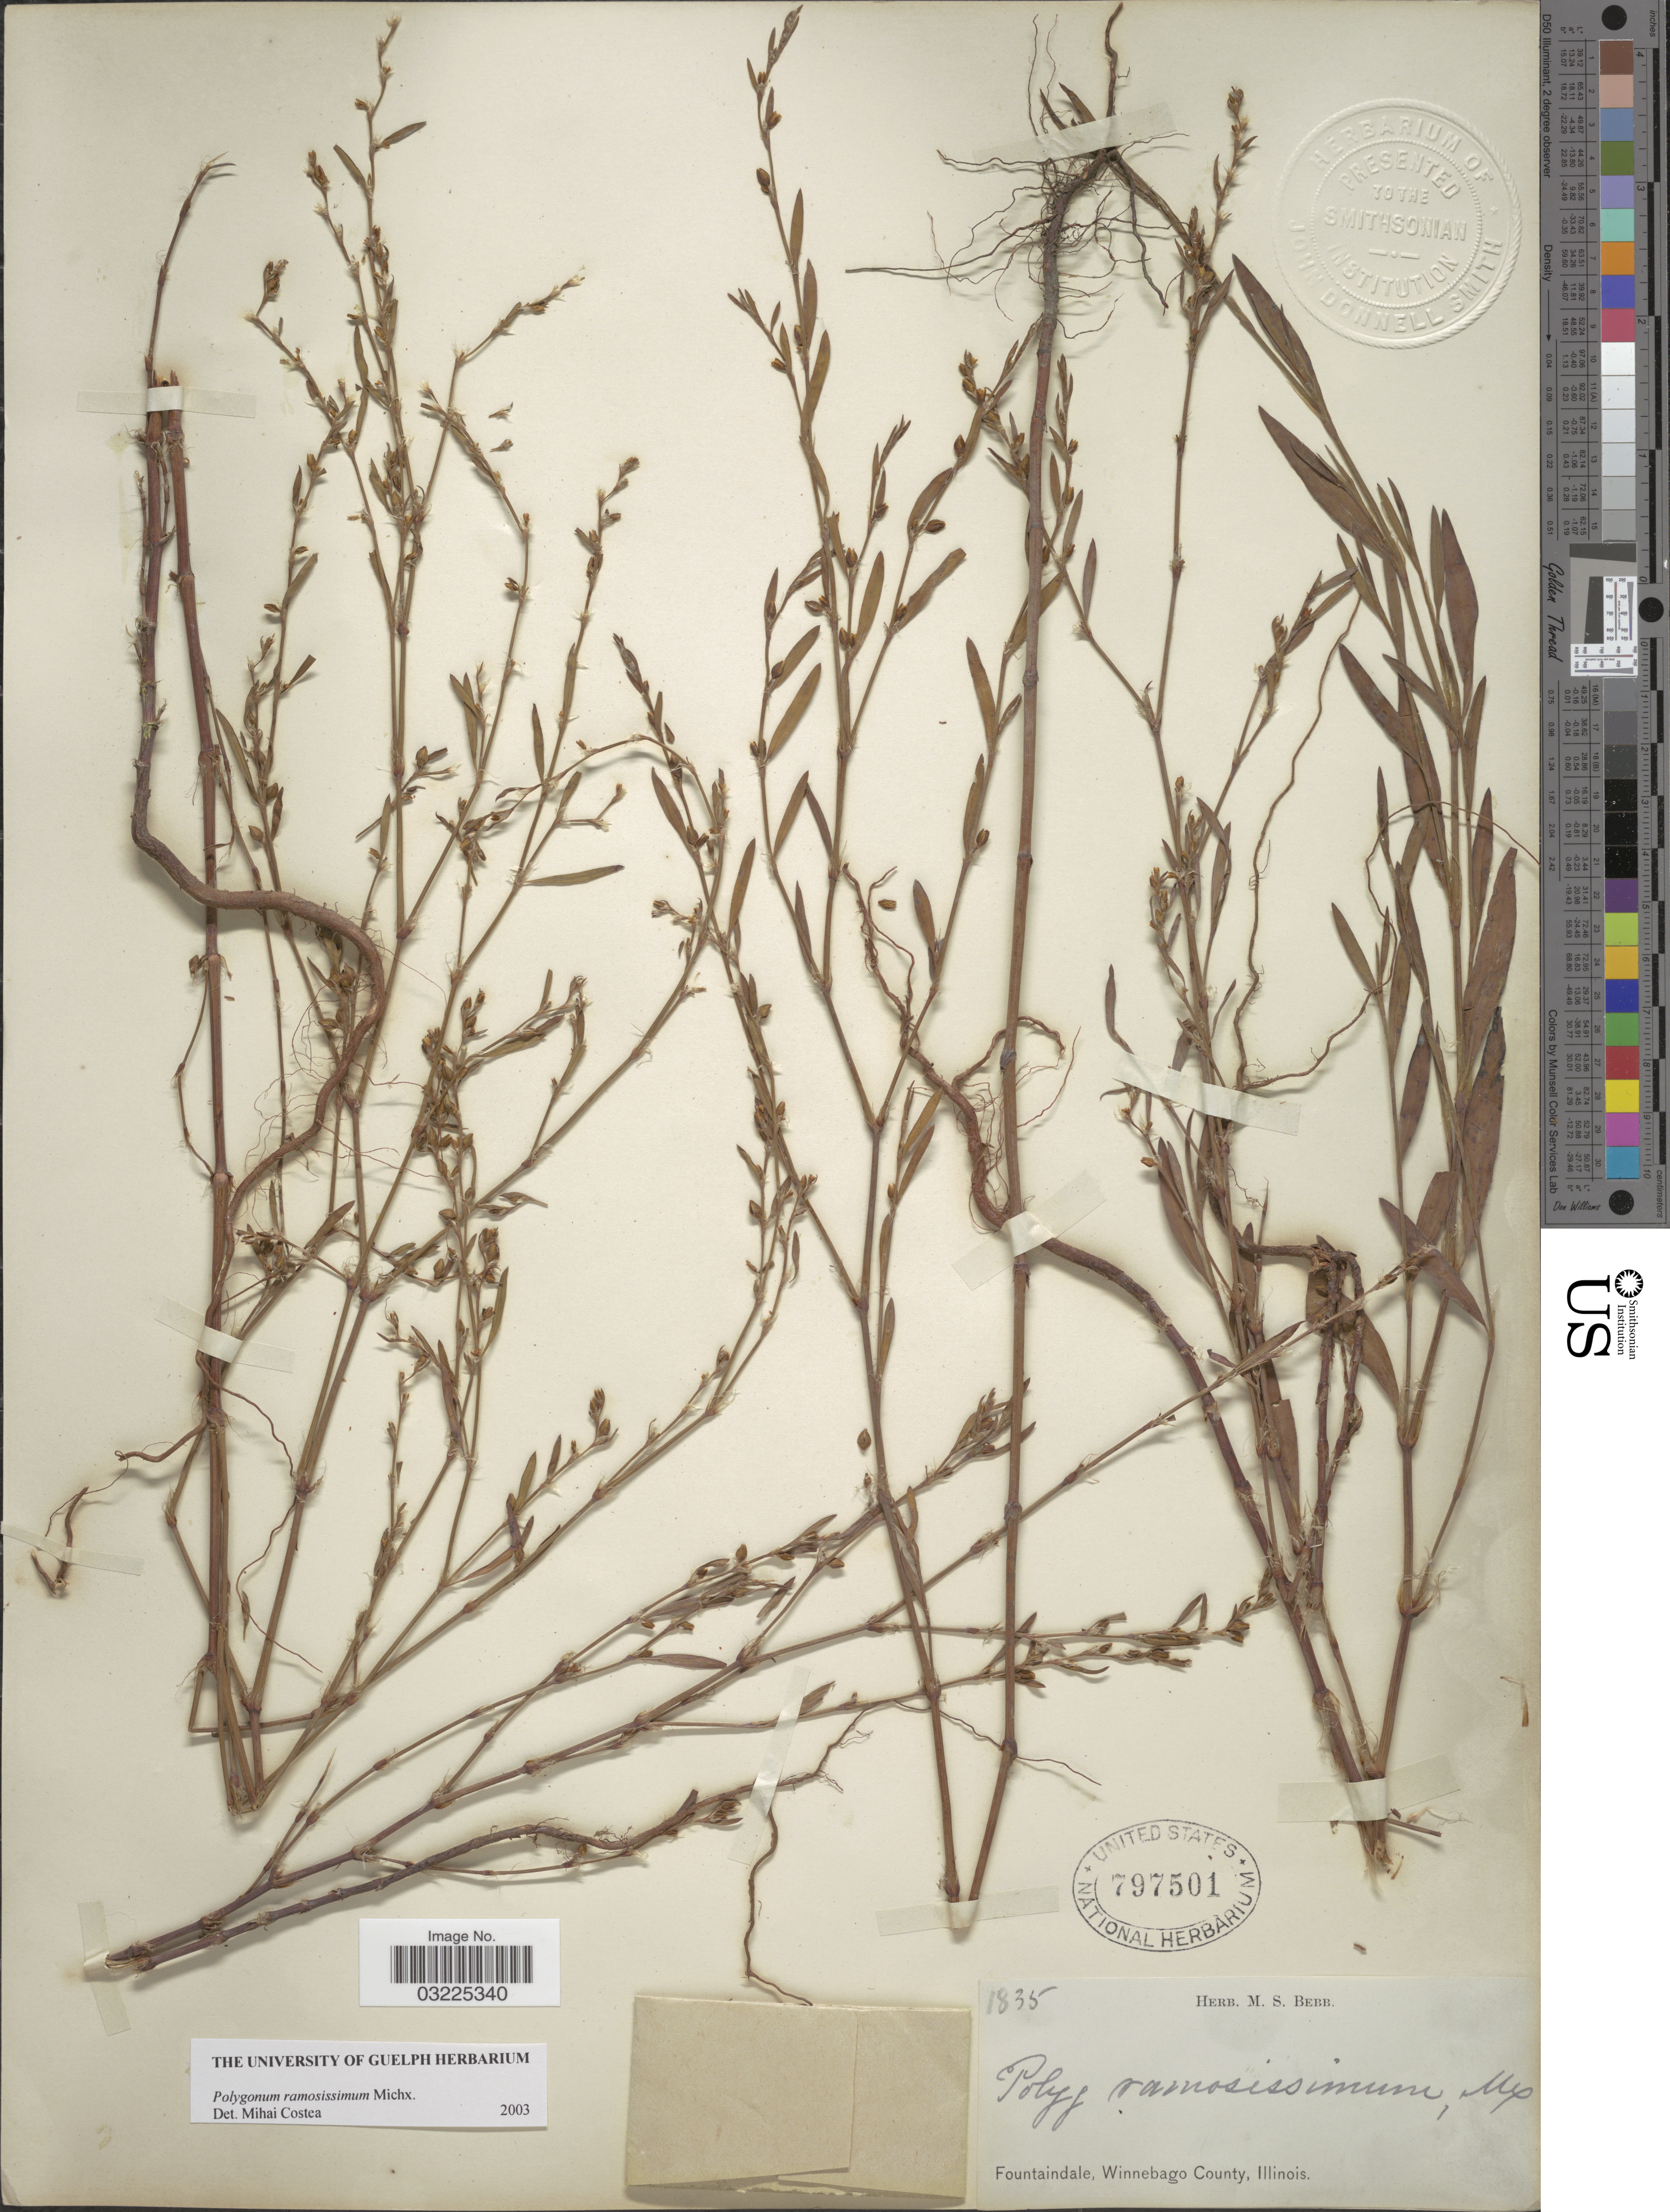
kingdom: Plantae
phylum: Tracheophyta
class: Magnoliopsida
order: Caryophyllales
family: Polygonaceae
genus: Polygonum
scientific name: Polygonum ramosissimum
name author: Michx.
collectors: ex Herb. M. S. Bebb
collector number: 1835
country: United States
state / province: Illinois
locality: Fountaindale, Winnebago County.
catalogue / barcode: US 797501